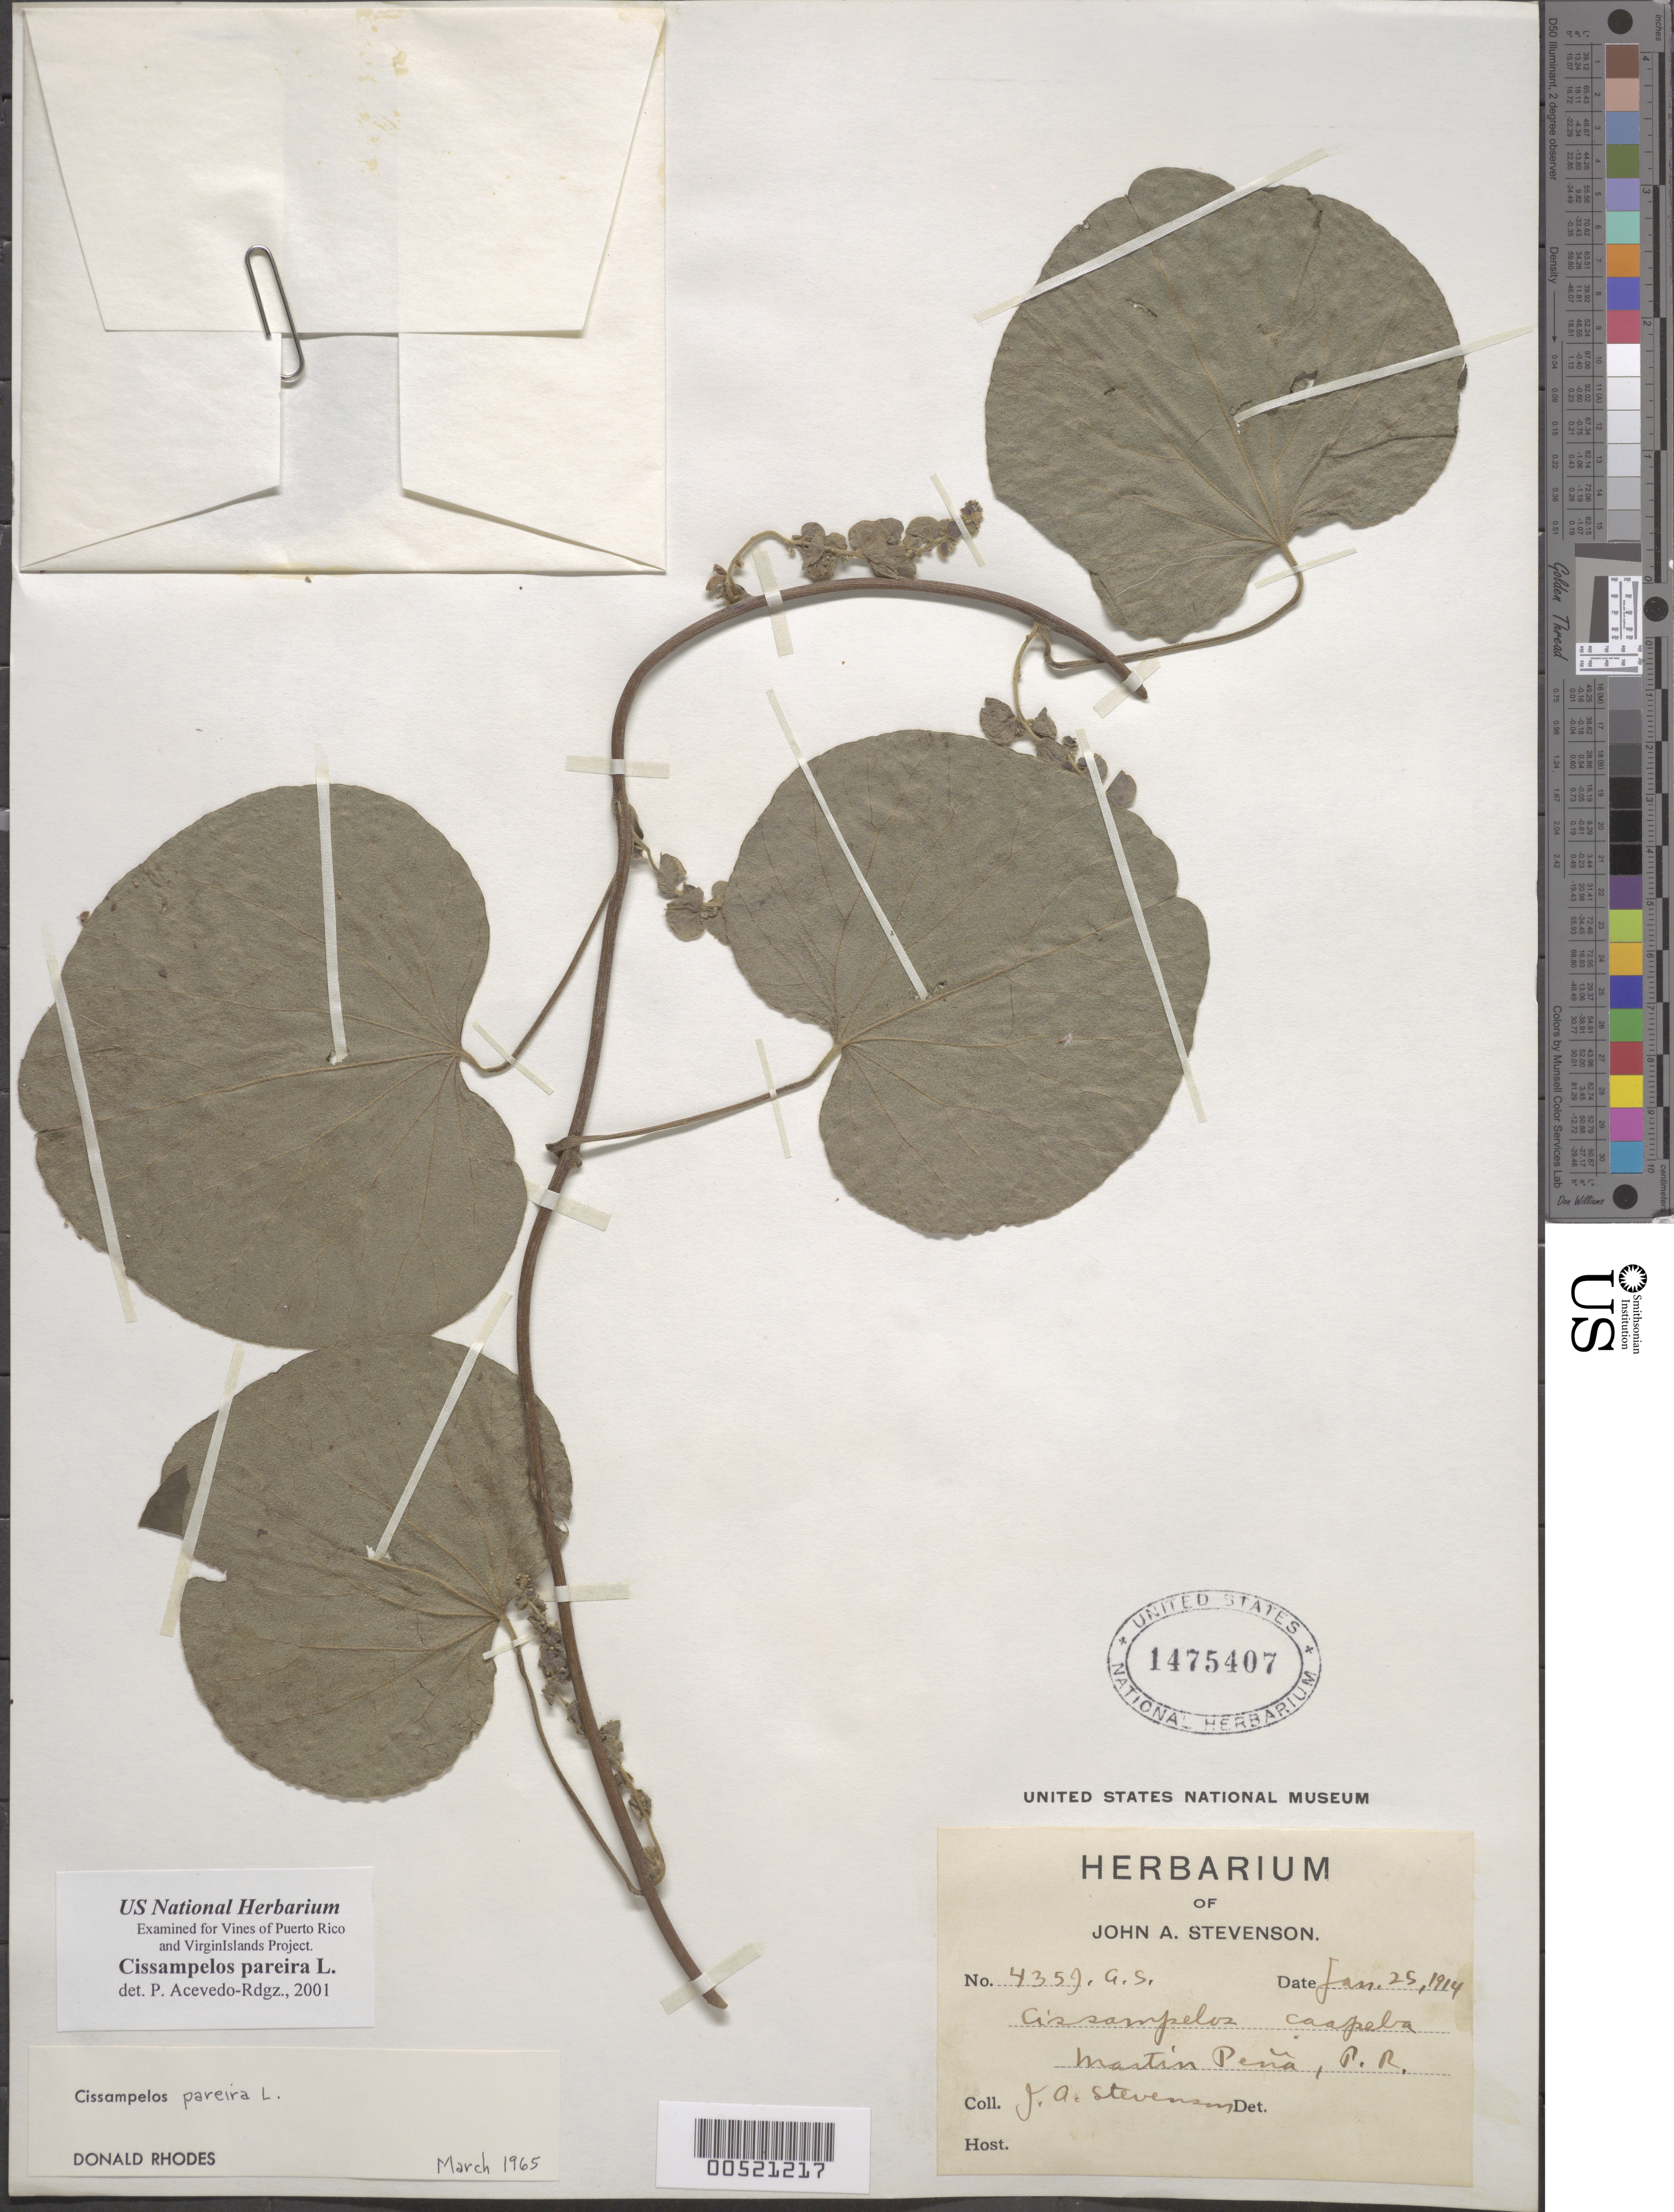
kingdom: Plantae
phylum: Tracheophyta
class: Magnoliopsida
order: Ranunculales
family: Menispermaceae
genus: Cissampelos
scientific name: Cissampelos pareira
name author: L.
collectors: J. Stevenson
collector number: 435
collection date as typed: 25 Jan 1914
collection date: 1914-01-25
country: Puerto Rico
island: Greater Antilles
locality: Martin Peña.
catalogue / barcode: US 1475407